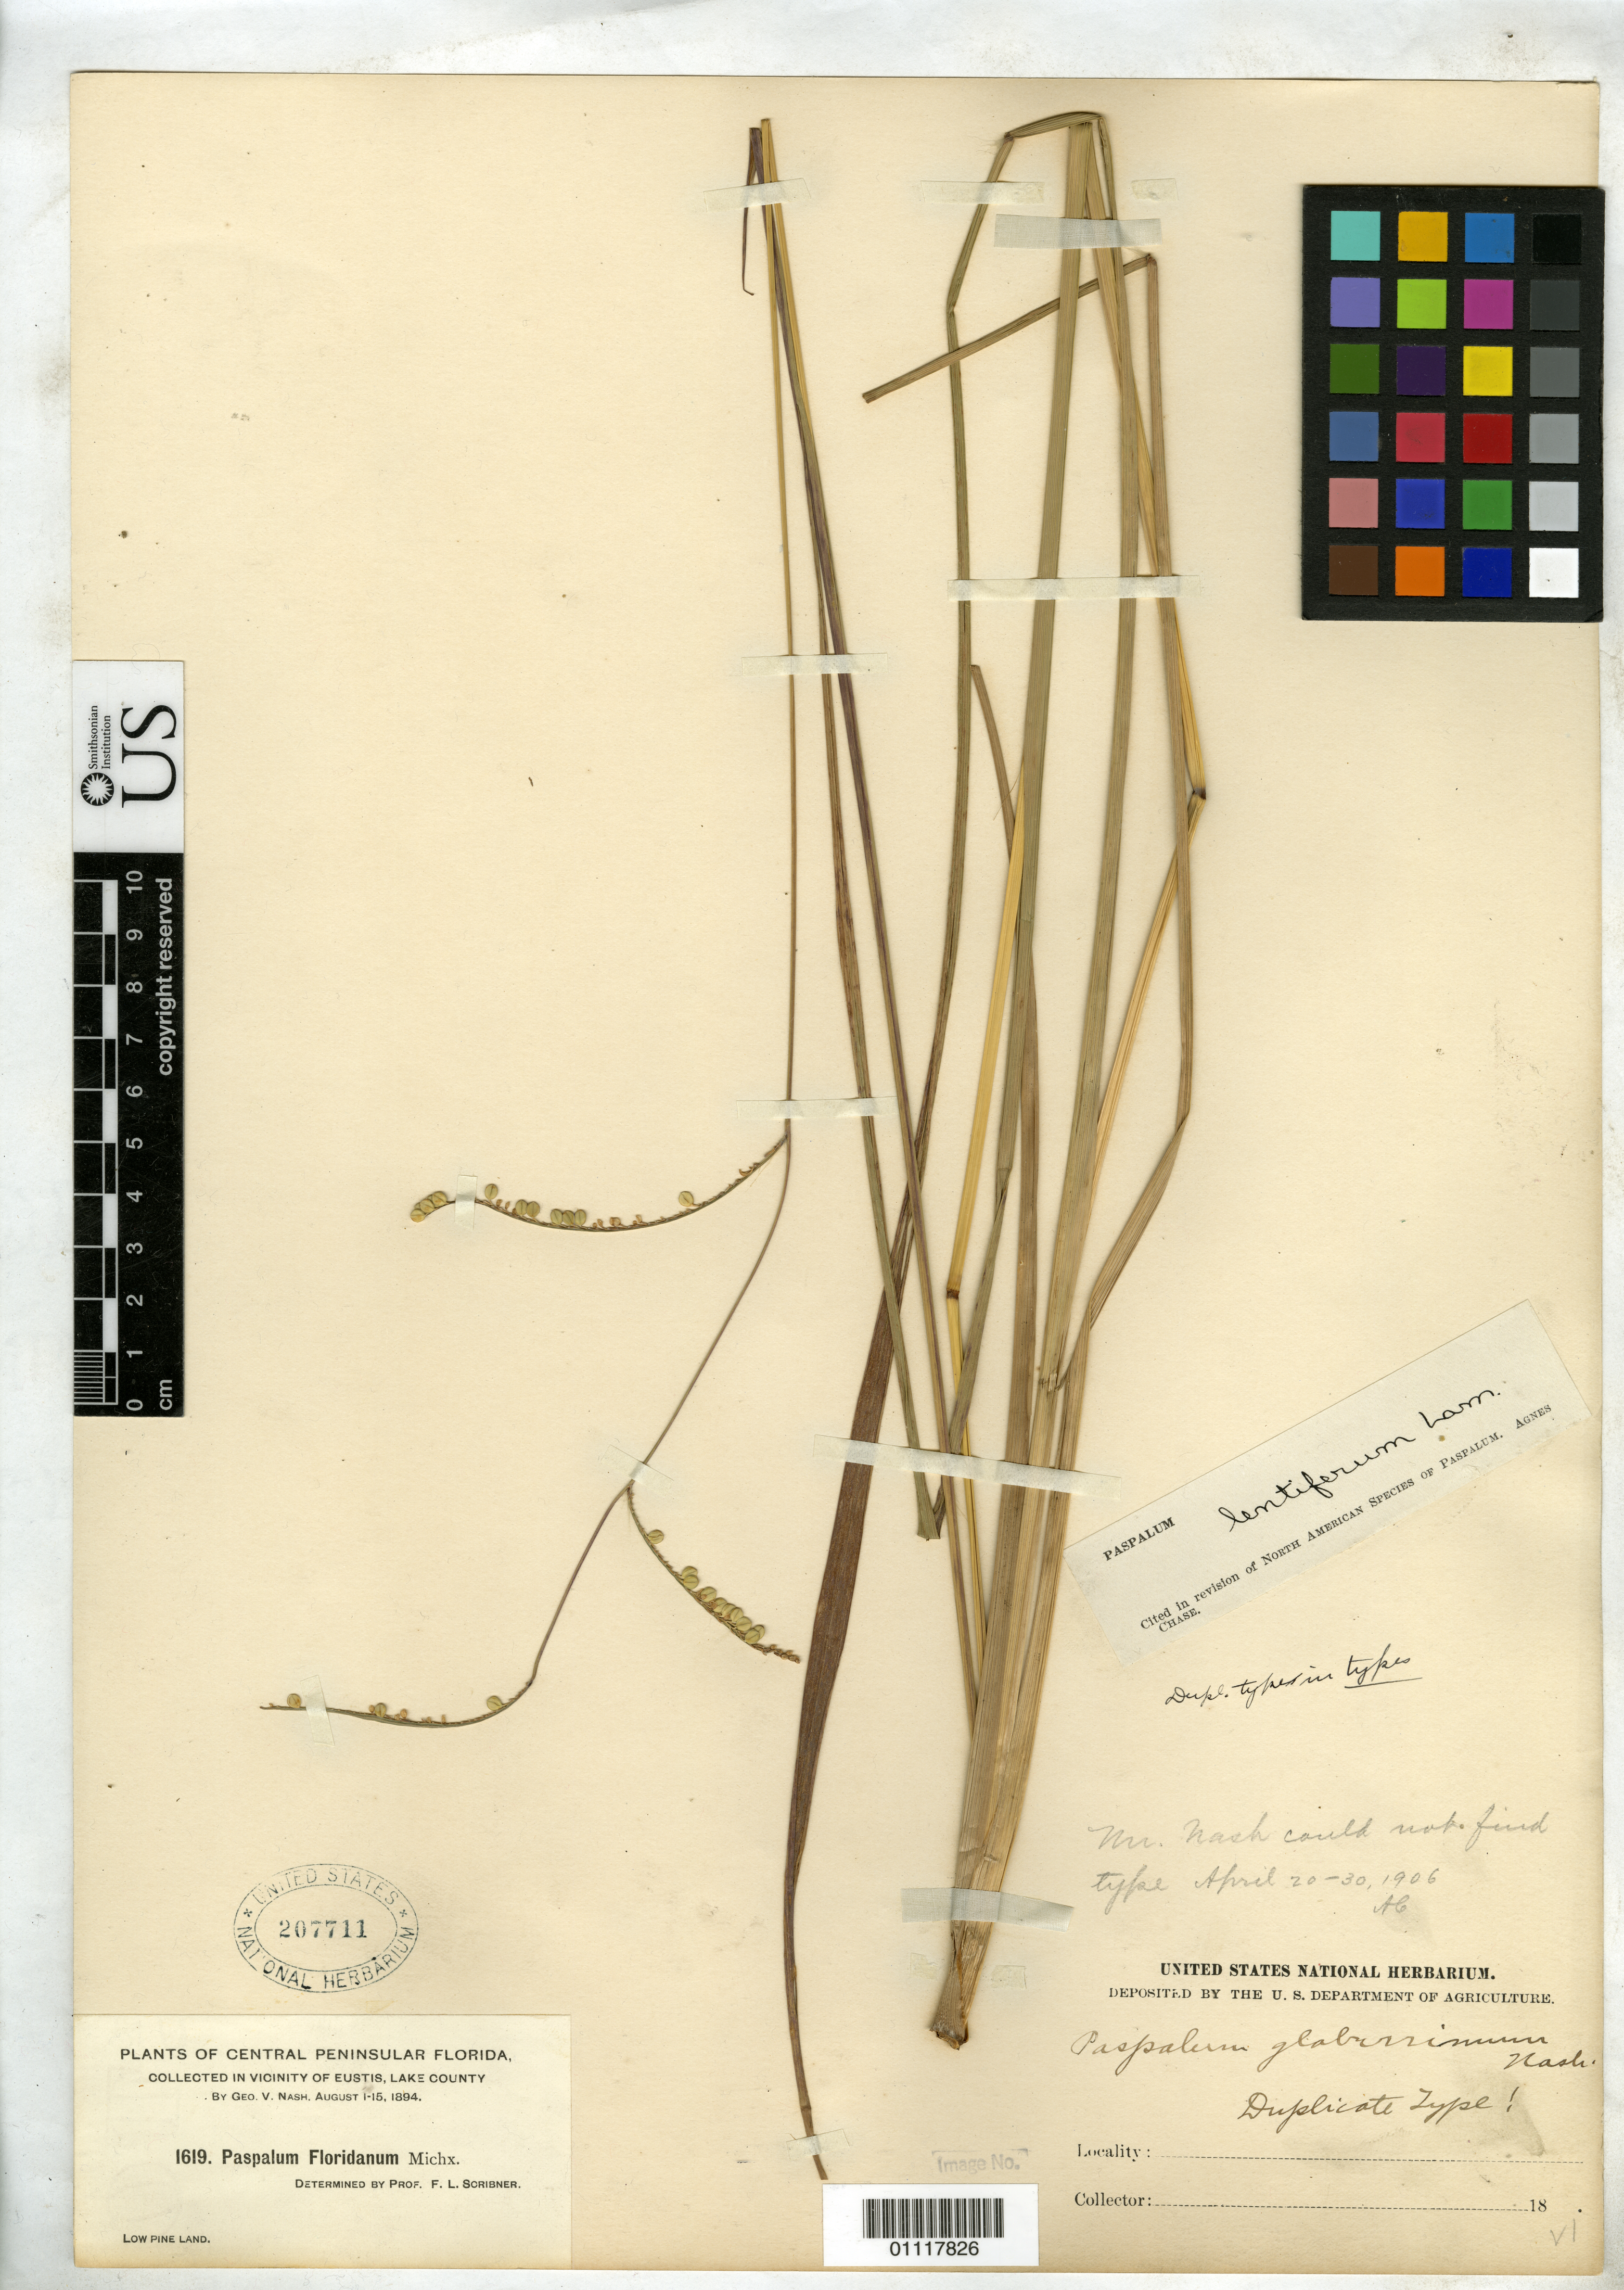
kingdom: Plantae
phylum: Tracheophyta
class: Liliopsida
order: Poales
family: Poaceae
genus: Paspalum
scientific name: Paspalum glaberrimum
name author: Nash in Small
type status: Isotype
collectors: G. V. Nash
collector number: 1619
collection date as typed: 01 Aug 1894 to 15 Aug 1894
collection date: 1894-08-01/1894-08-15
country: United States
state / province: Florida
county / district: Lake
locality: Eustis vicinity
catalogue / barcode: US 207711